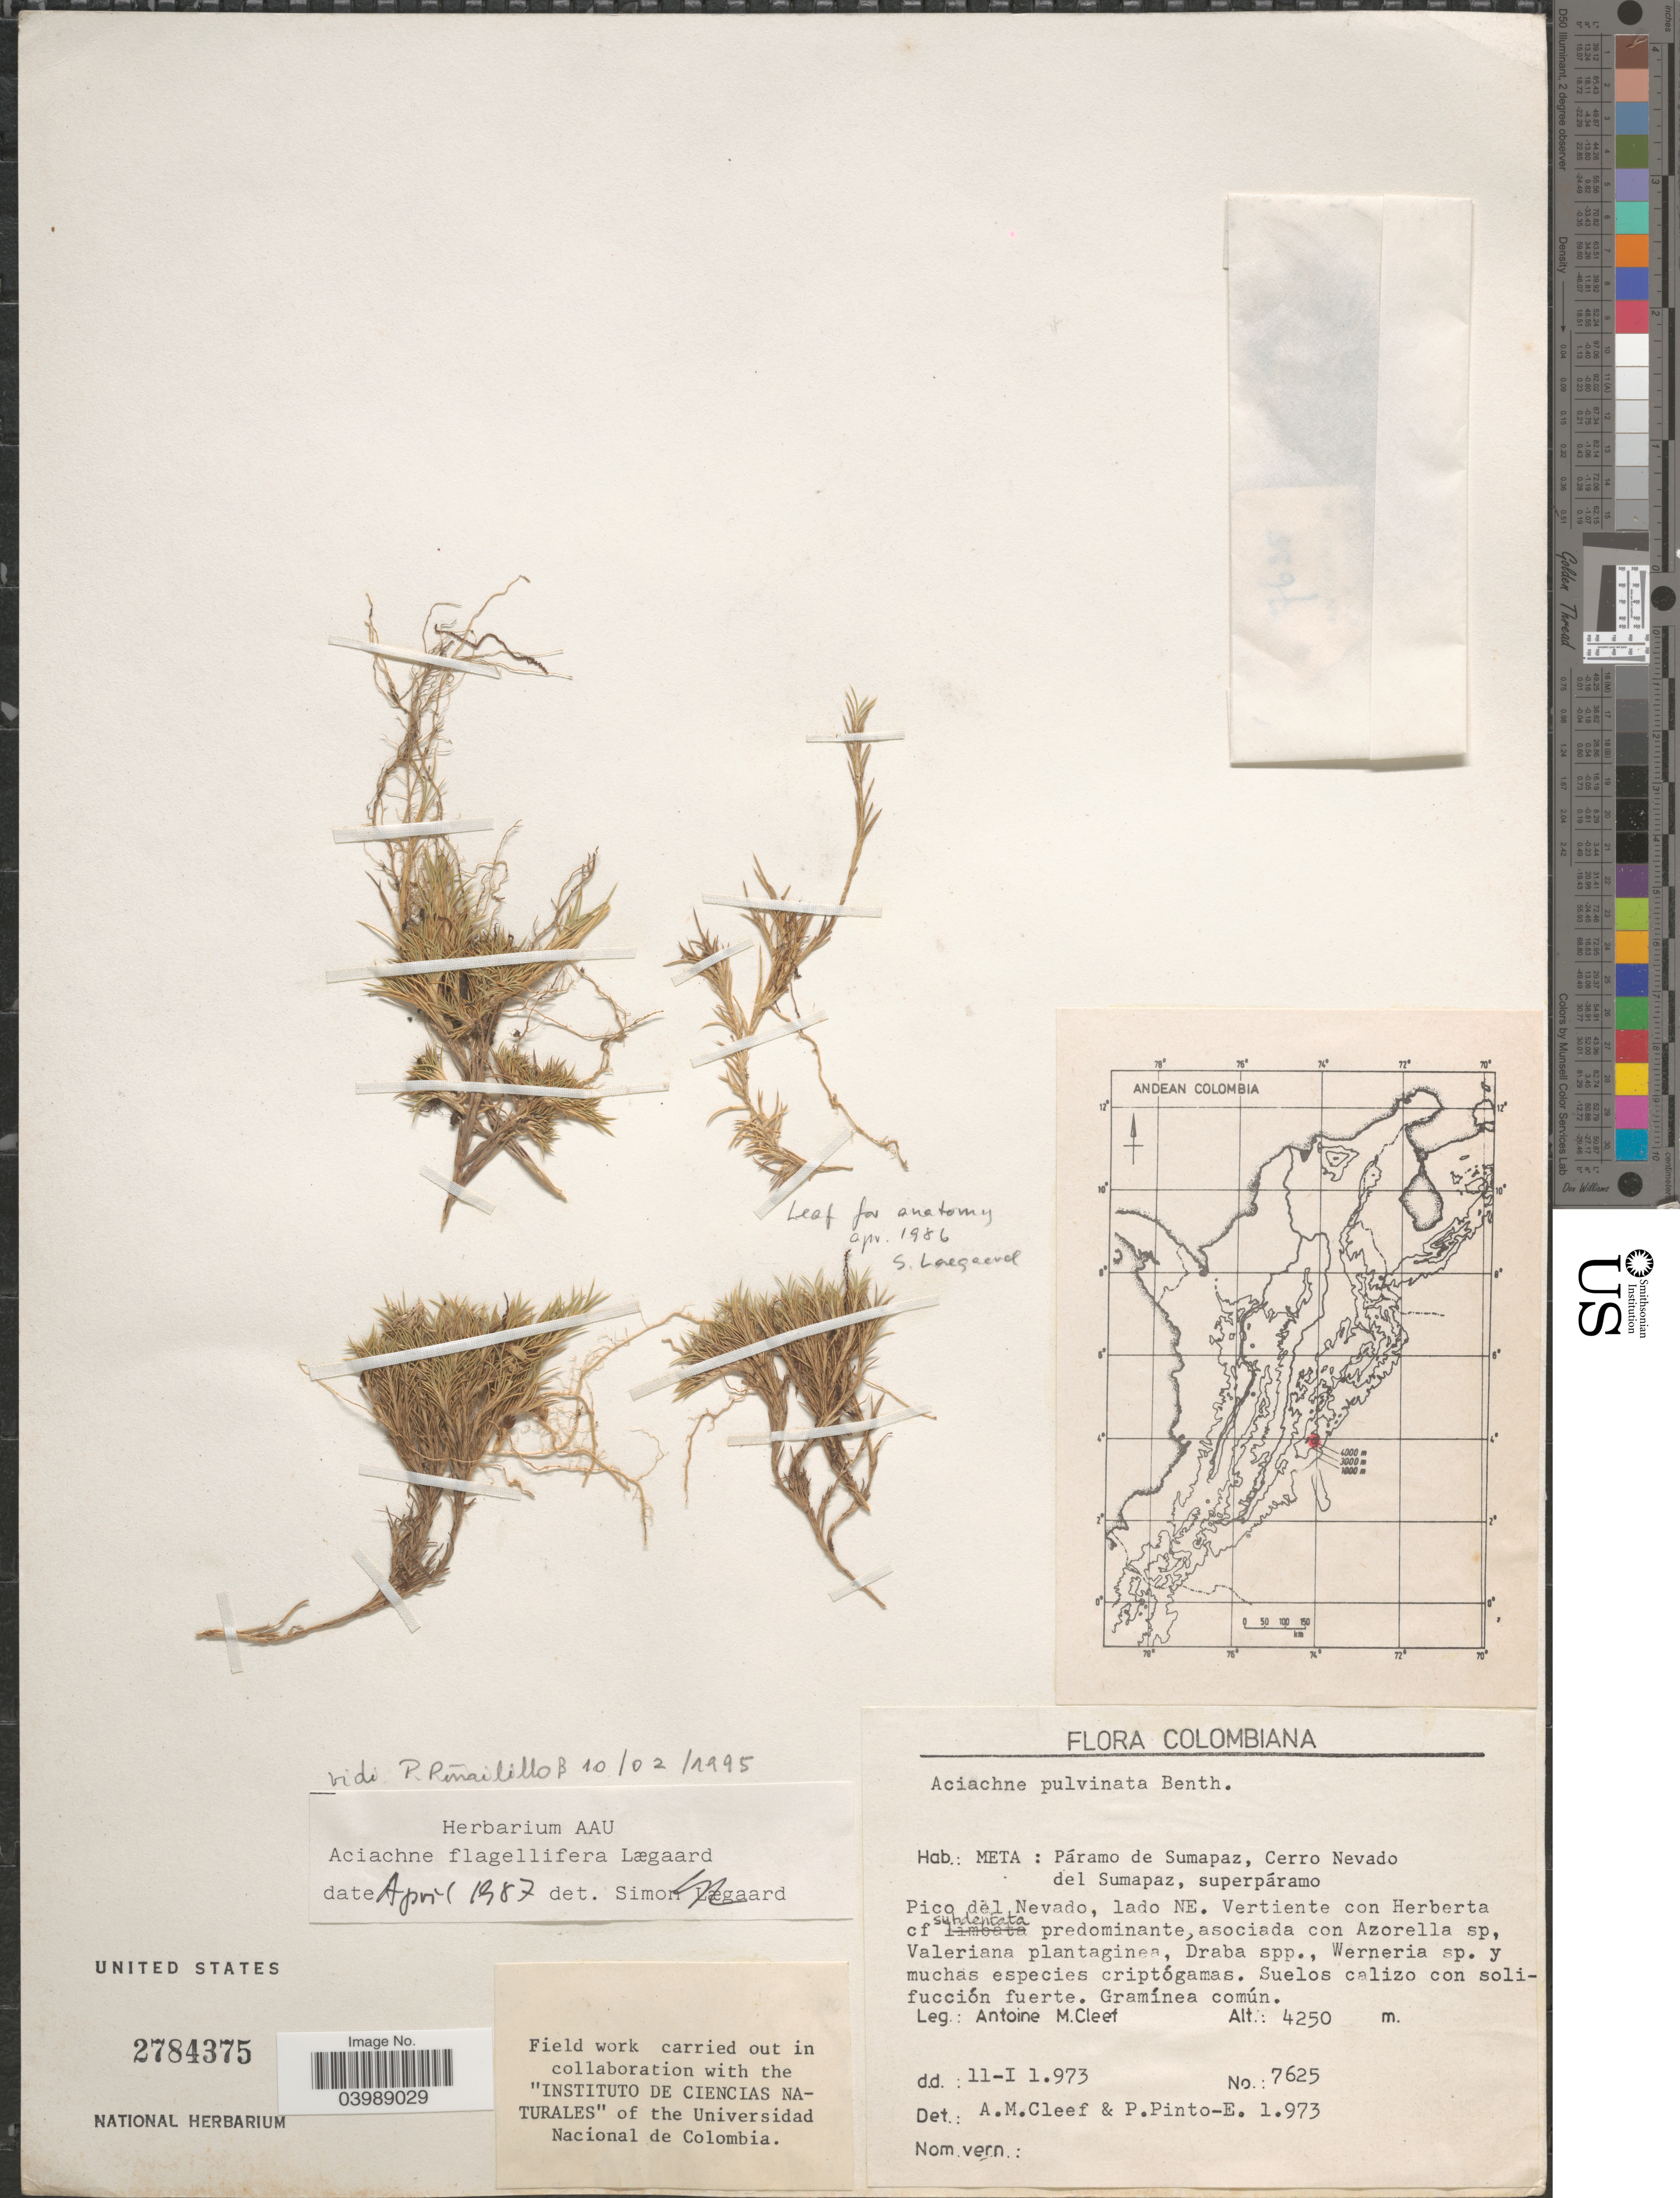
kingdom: Plantae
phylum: Tracheophyta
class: Liliopsida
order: Poales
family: Poaceae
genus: Aciachne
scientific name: Aciachne flagellifera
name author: Lægaard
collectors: A. M. Cleef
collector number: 7625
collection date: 1973-01-11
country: Colombia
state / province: Meta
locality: Páramo de Sumapaz, Cerro Nevado del Sumapaz, superpáramo. Pico del Nevado, lado NE.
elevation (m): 4250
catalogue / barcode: US 2784375